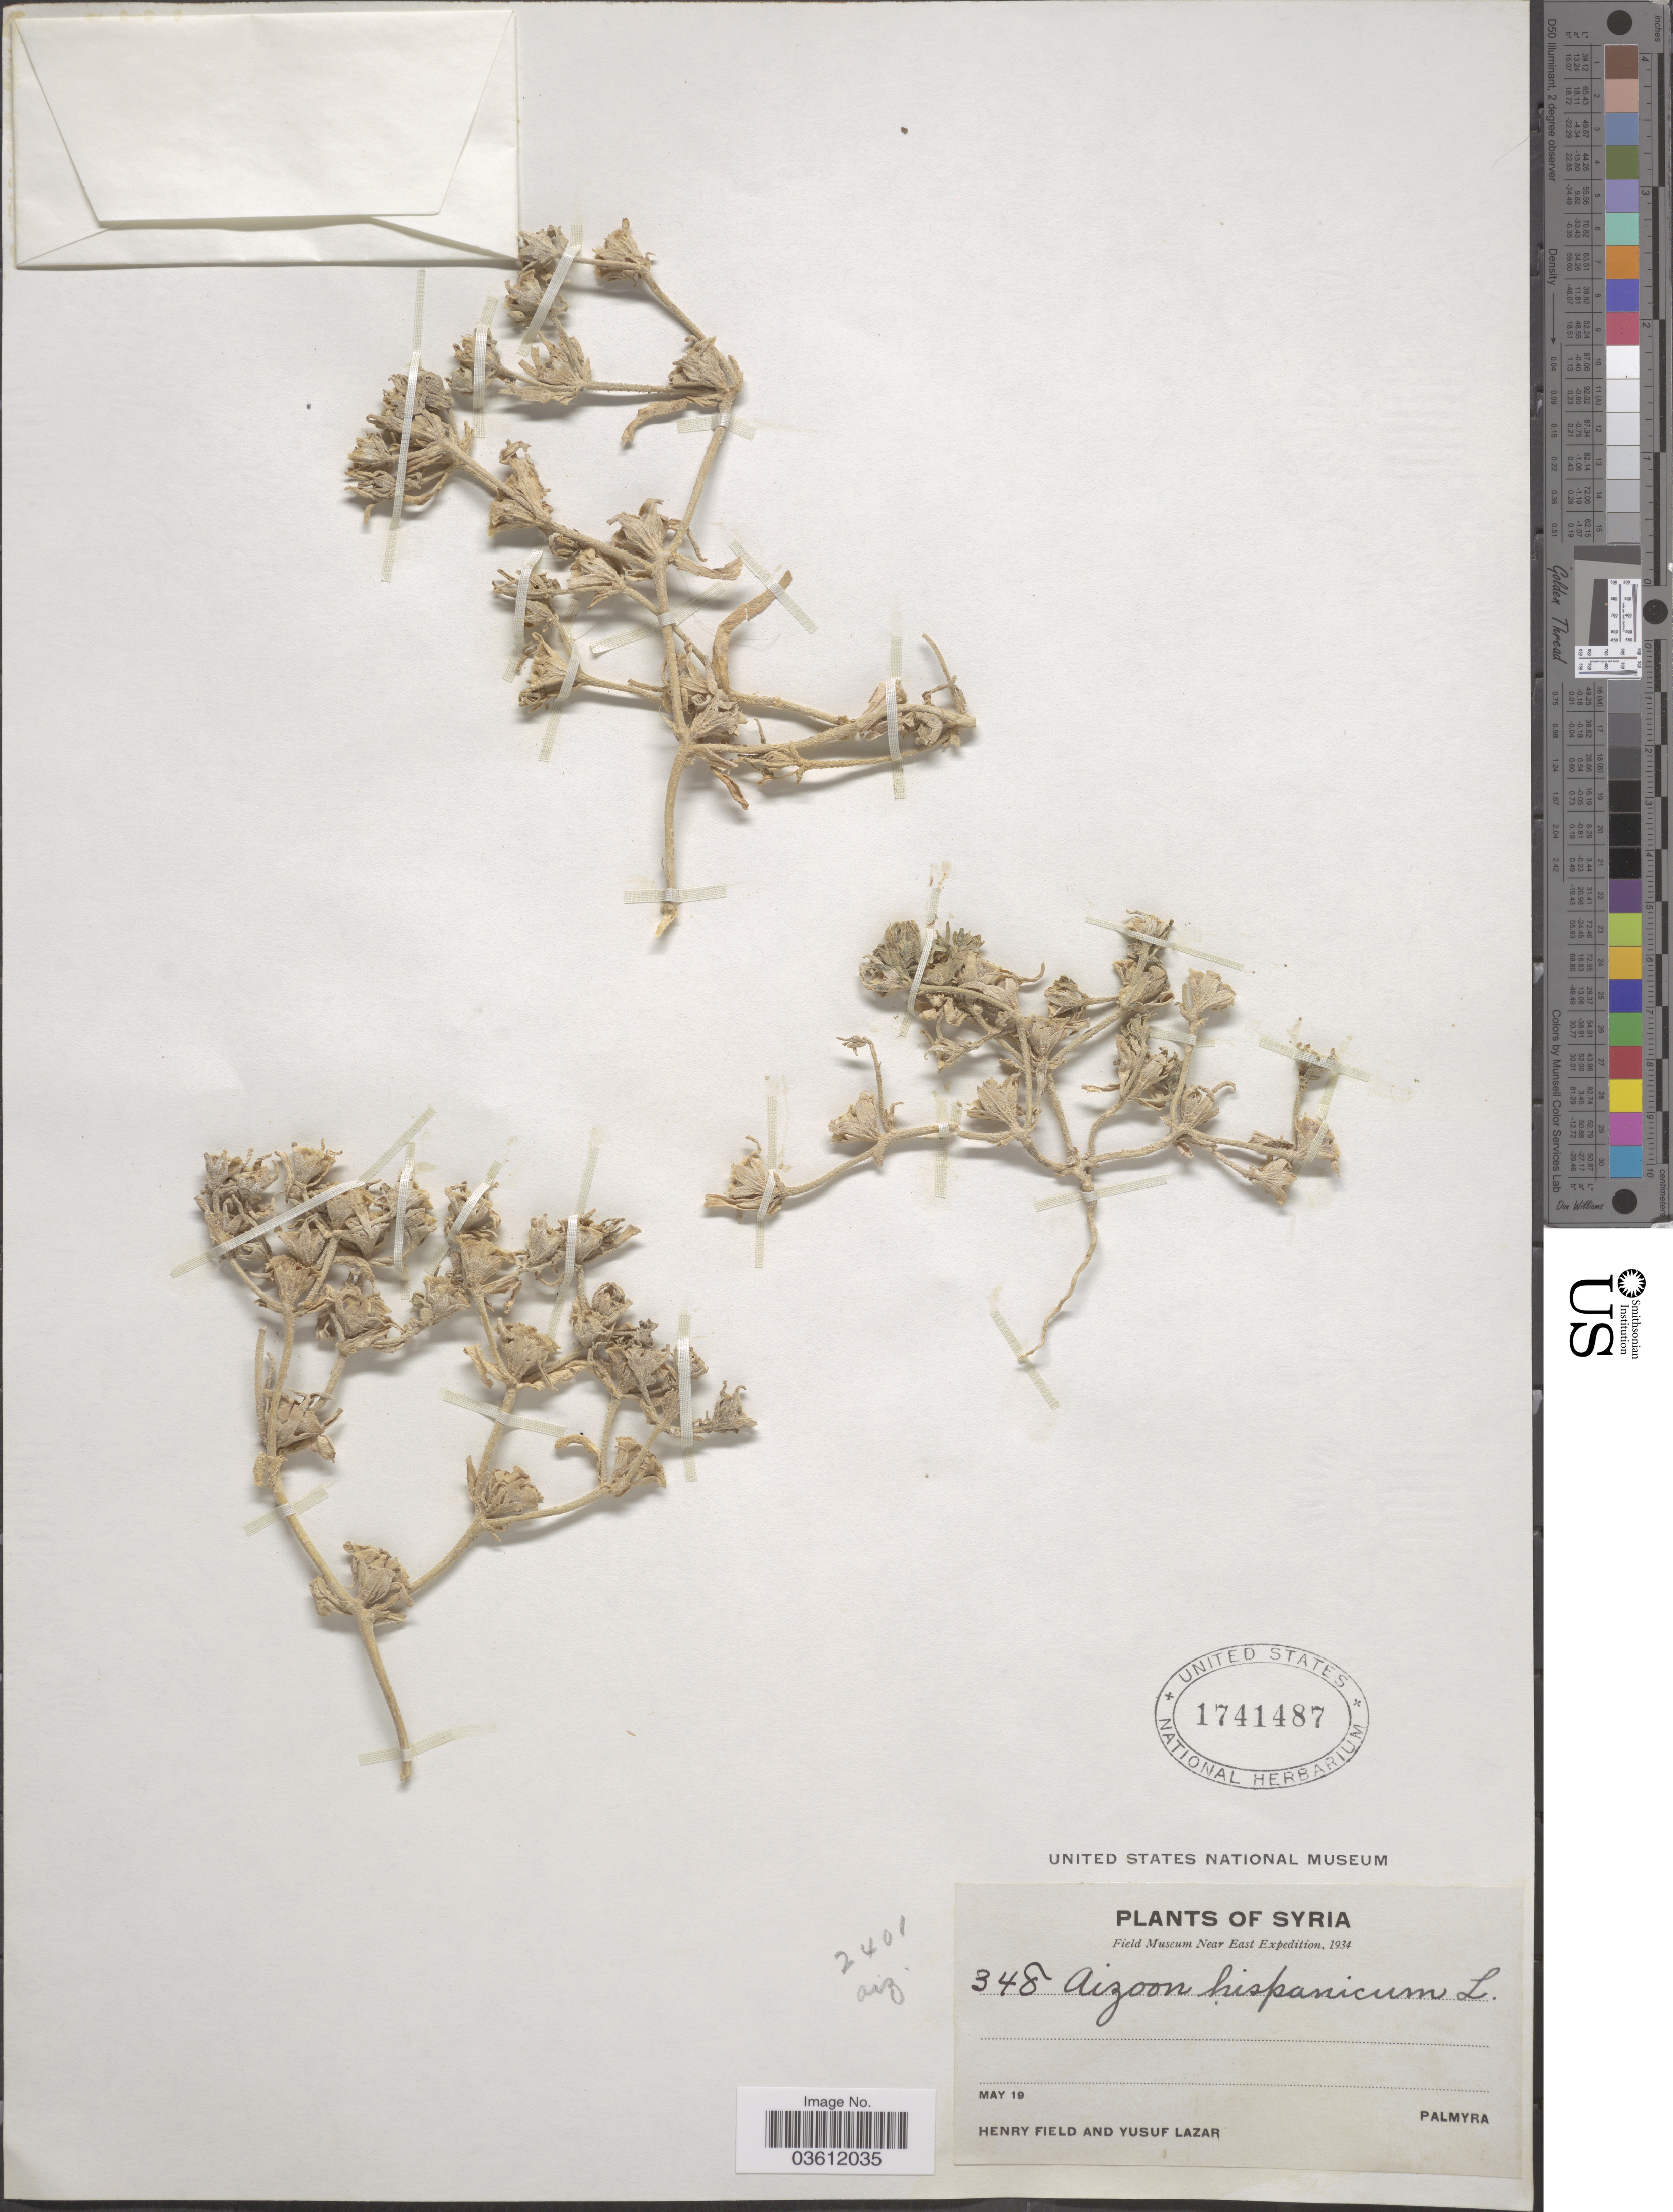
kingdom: Plantae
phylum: Tracheophyta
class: Magnoliopsida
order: Caryophyllales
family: Aizoaceae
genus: Aizoanthemopsis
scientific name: Aizoanthemopsis hispanica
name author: (L.) Klak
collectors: H. Field & Y. Lazar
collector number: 348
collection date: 1934-05-19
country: Syria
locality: Palmyra.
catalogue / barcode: US 1741487